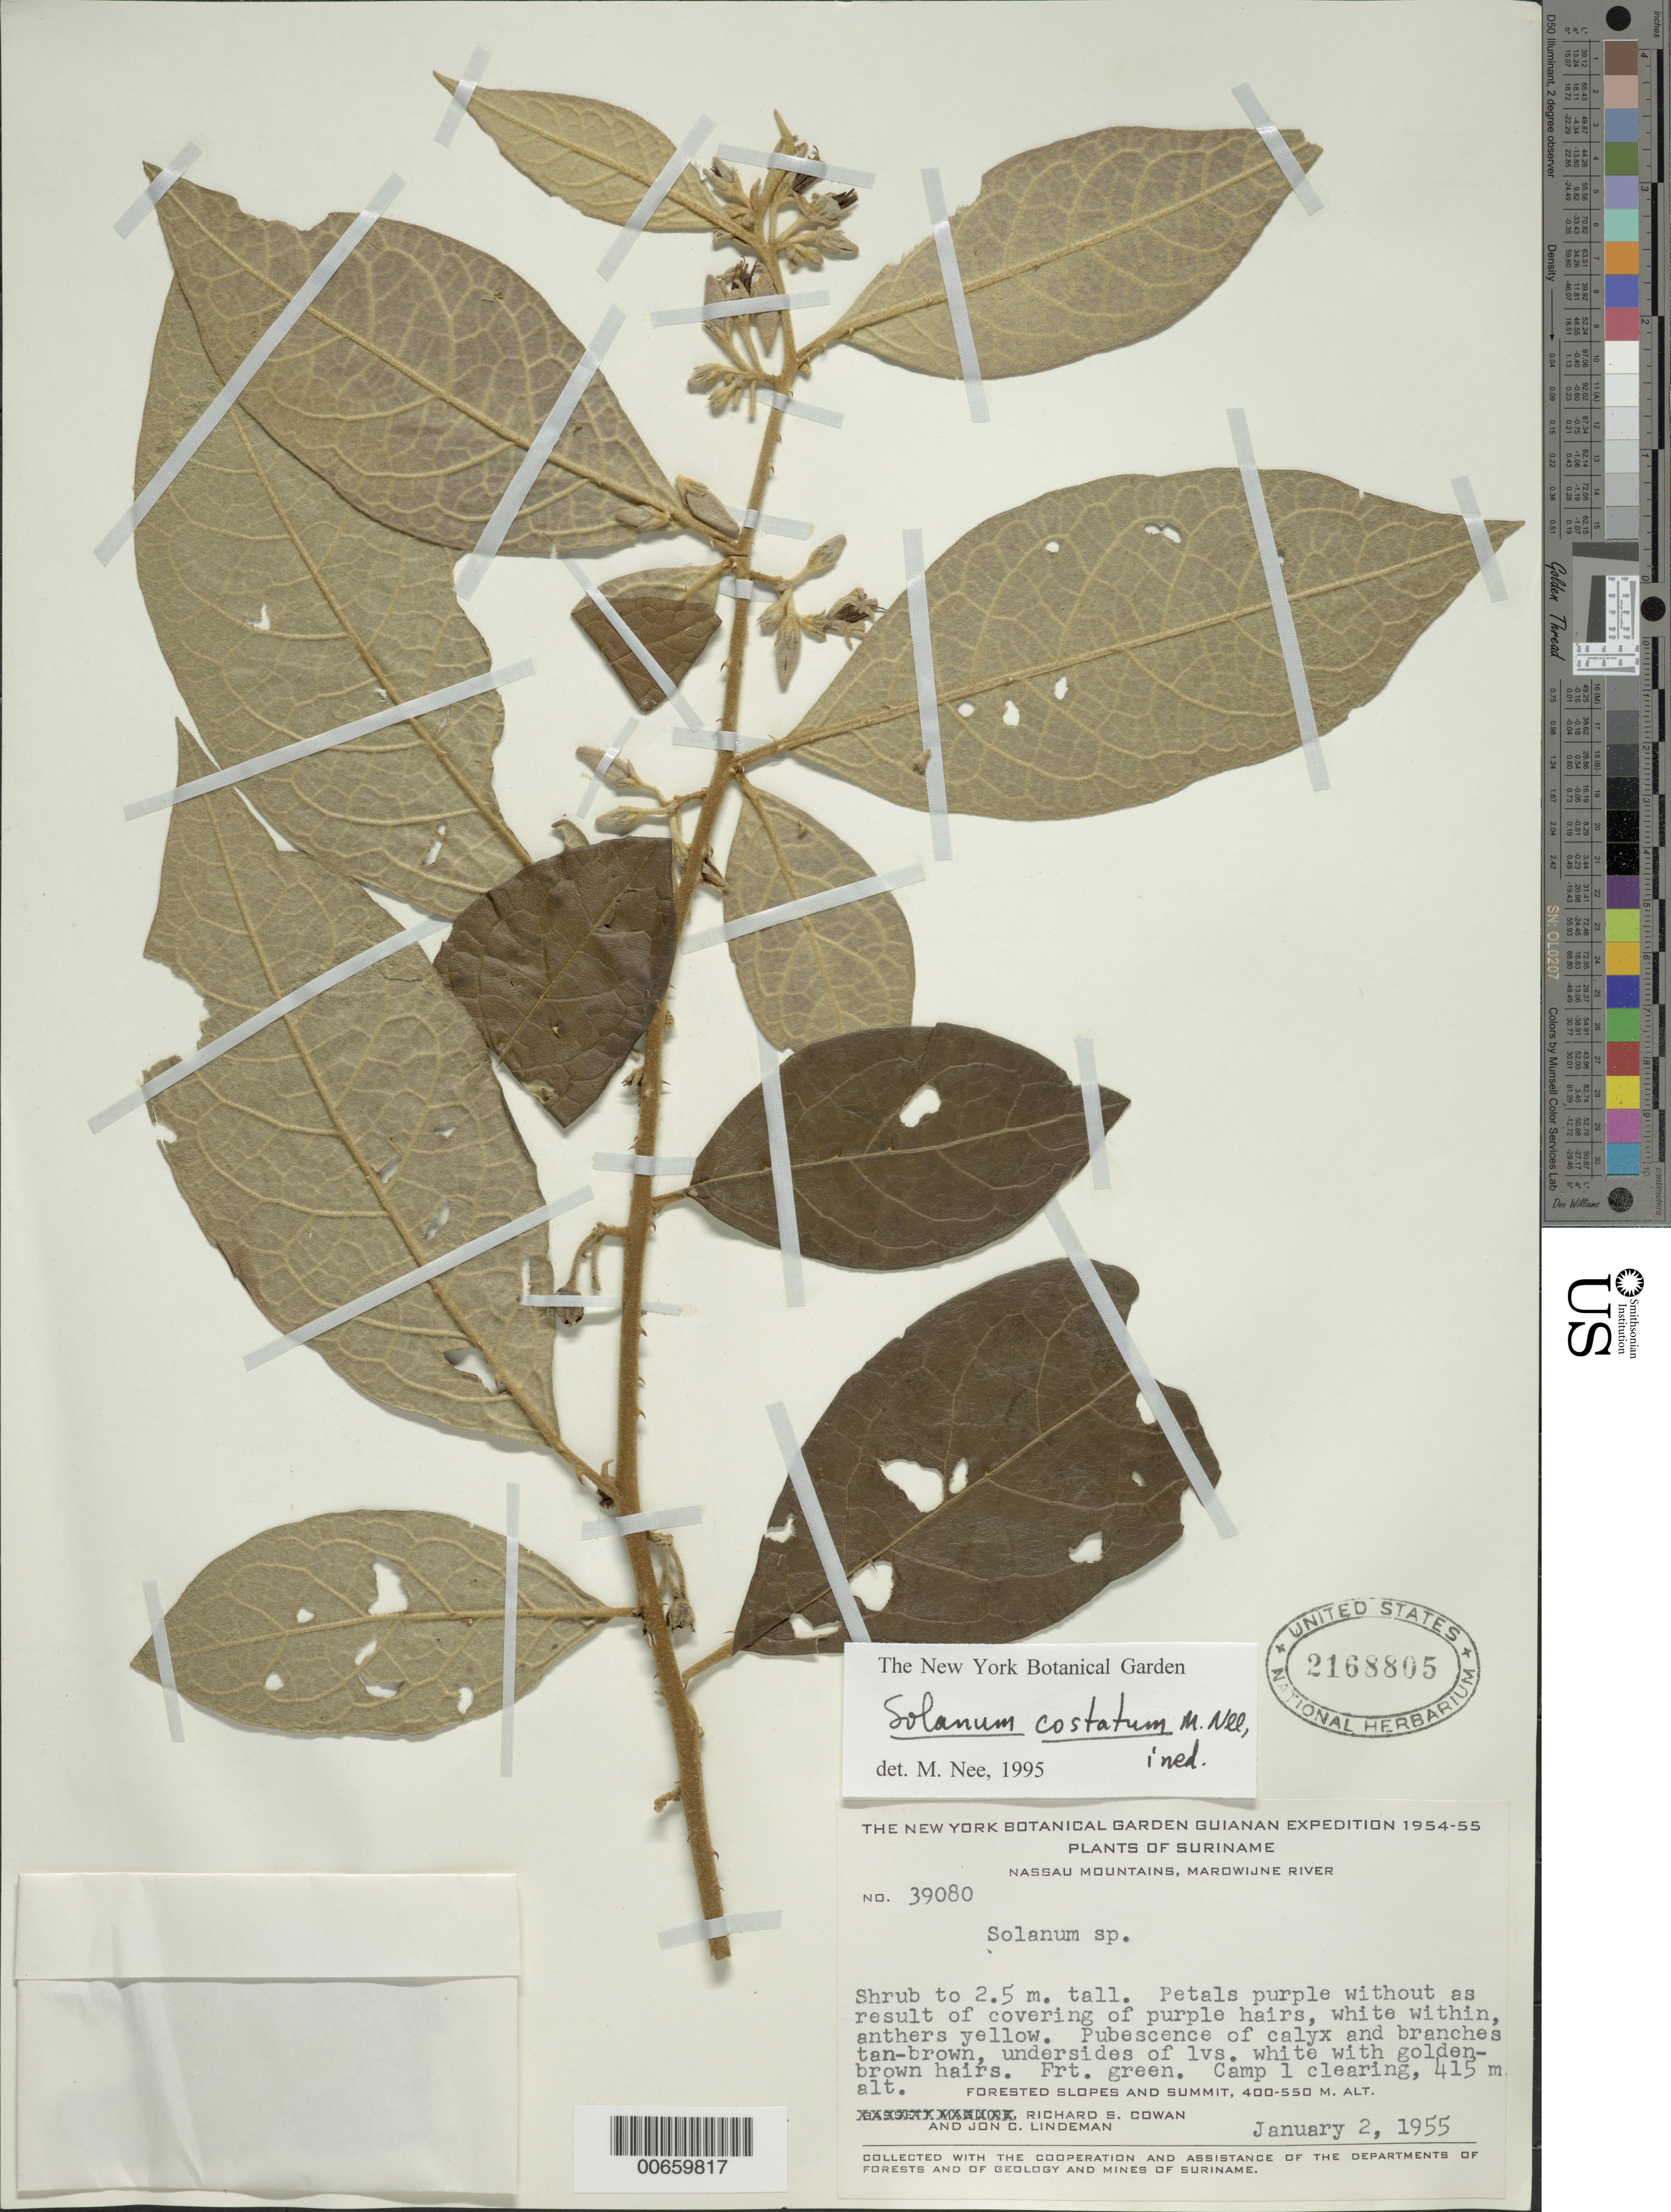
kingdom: Plantae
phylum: Tracheophyta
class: Magnoliopsida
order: Solanales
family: Solanaceae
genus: Solanum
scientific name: Solanum costatum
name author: M. Nee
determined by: Nee, Michael H.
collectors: R. S. Cowan & J. C. Lindeman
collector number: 39080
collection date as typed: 1 Jan 1955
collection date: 1955-01-01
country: Suriname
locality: Nassau Mts., Marowijne River, Camp 1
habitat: Clearing.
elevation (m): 415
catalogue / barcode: US 2168805